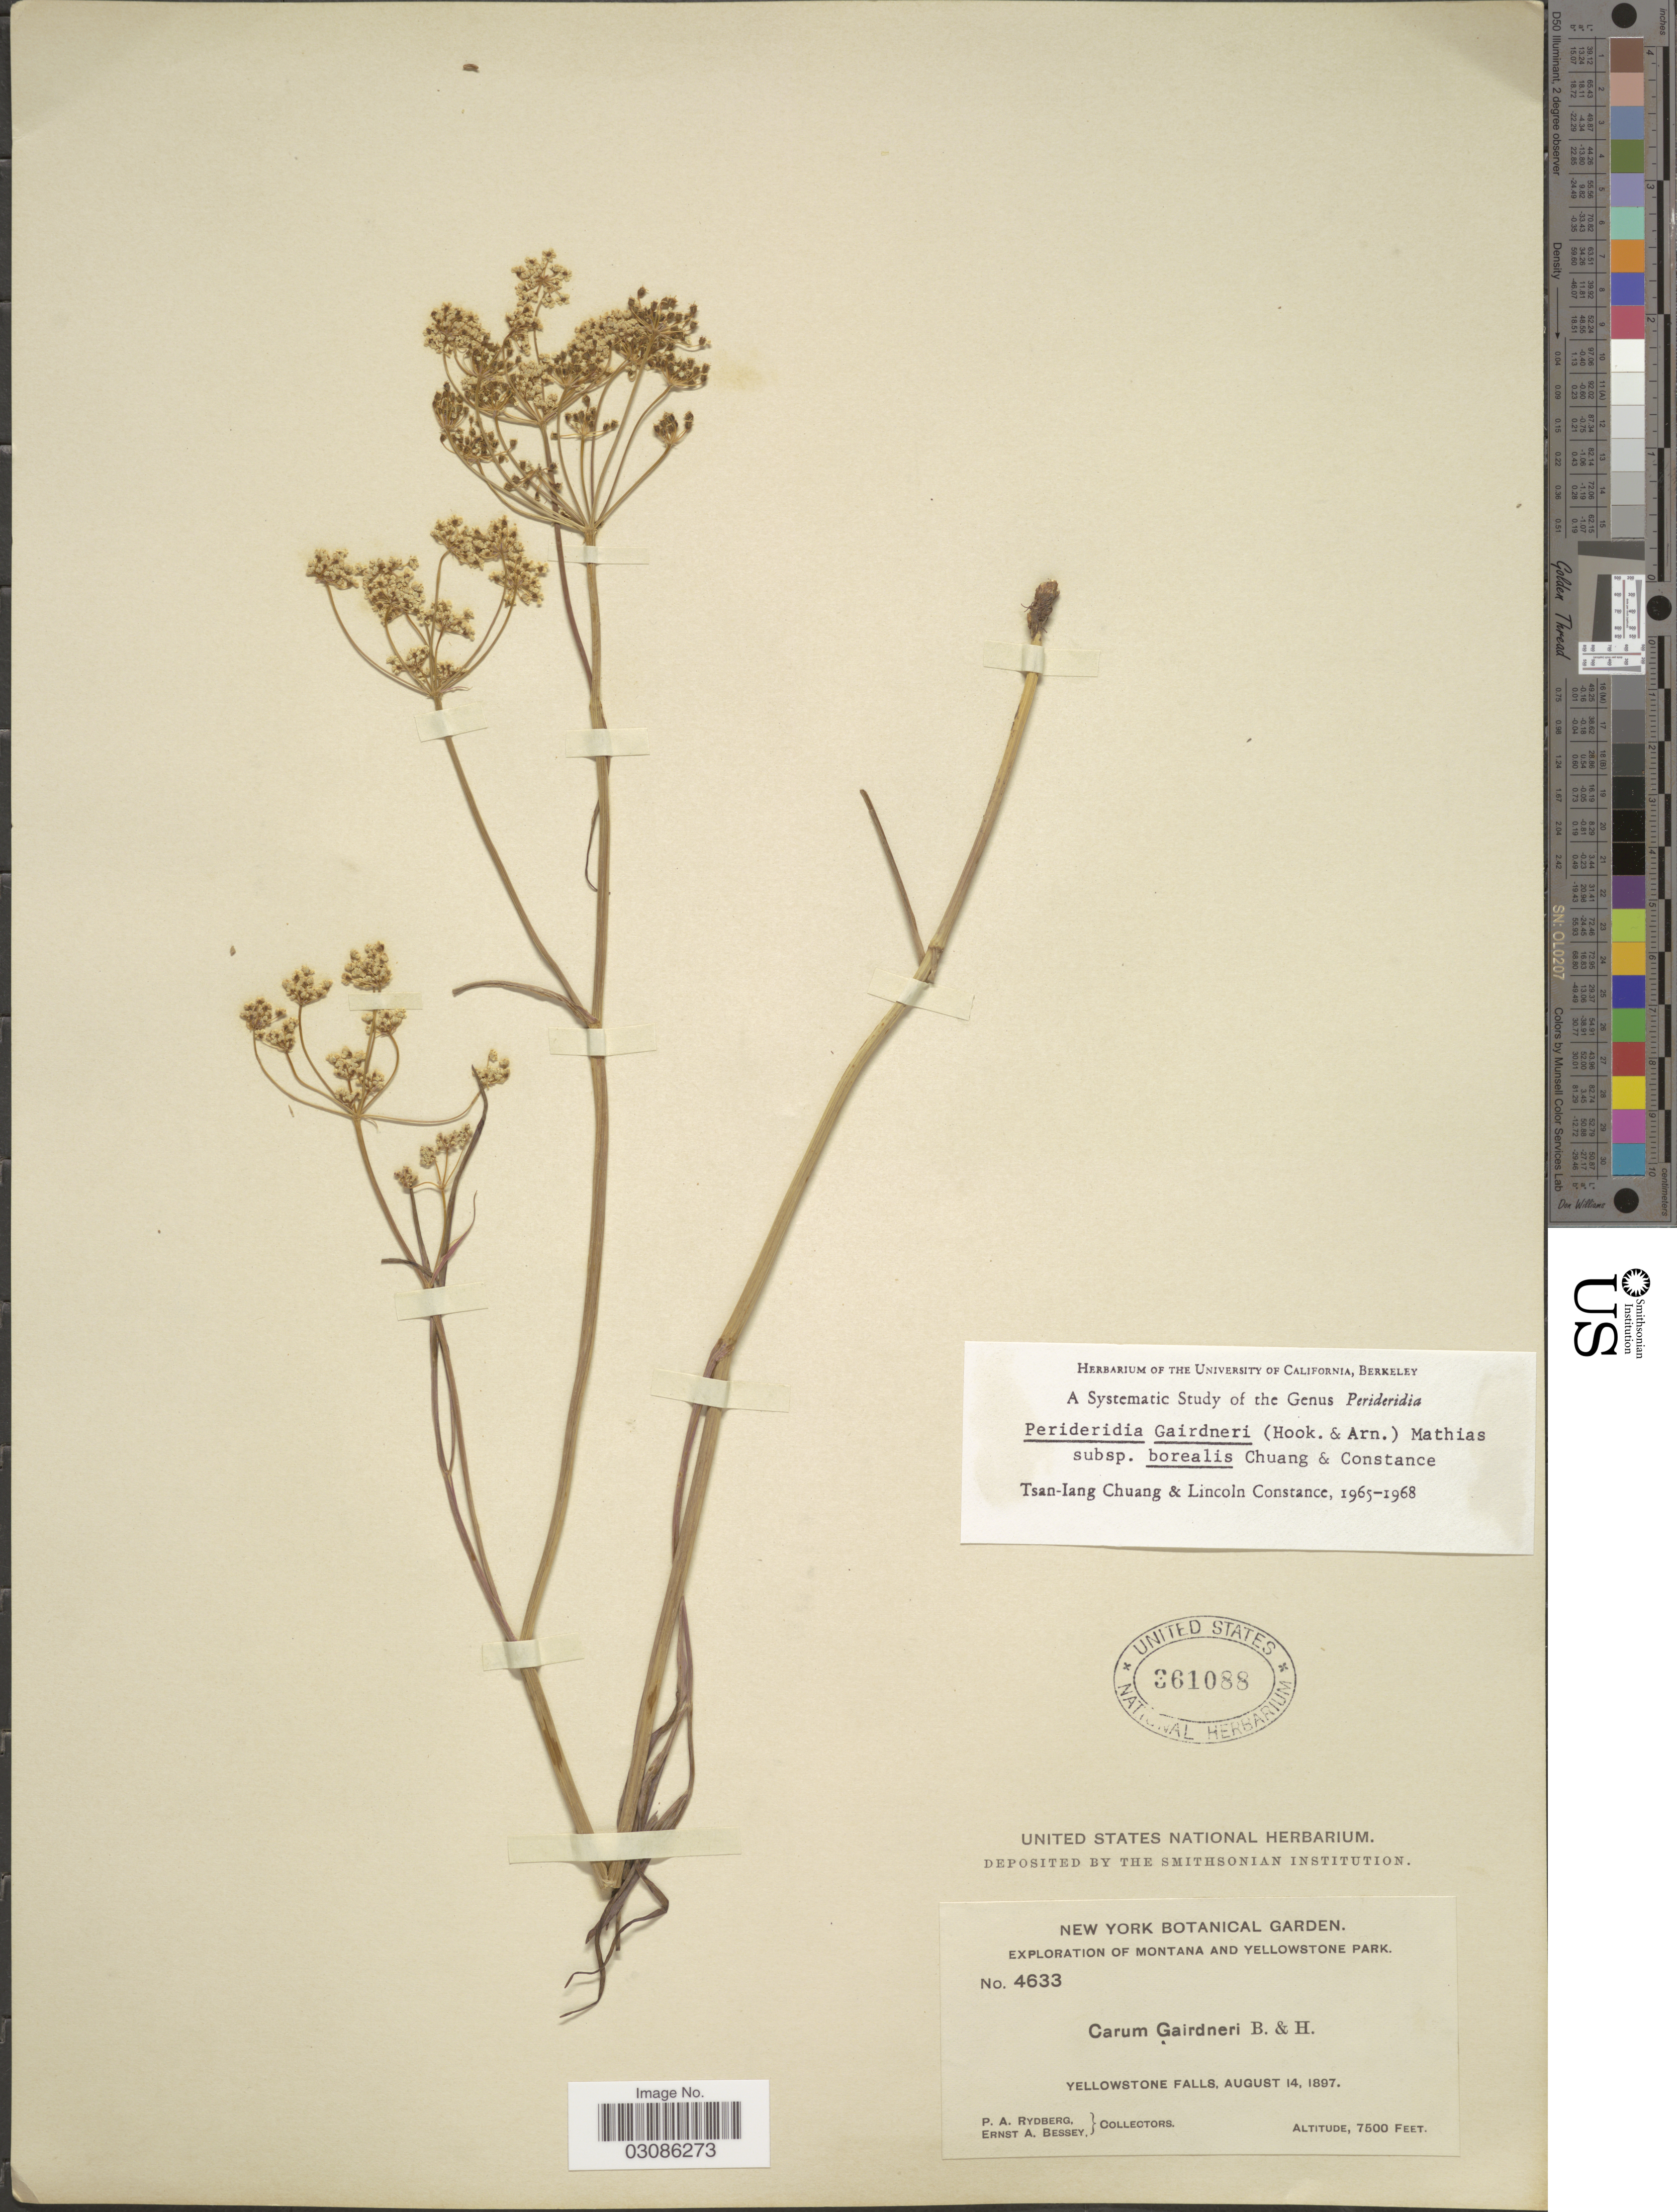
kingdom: Plantae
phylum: Tracheophyta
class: Magnoliopsida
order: Apiales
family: Apiaceae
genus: Perideridia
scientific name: Perideridia gairdneri subsp. borealis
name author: T.I. Chuang & Constance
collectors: P. A. Rydberg & E. A. Bessey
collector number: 4633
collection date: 1897-08-14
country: United States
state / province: Montana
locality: Montana and Yellowstone Park, Yellowstone Falls.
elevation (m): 2286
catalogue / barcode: US 361088